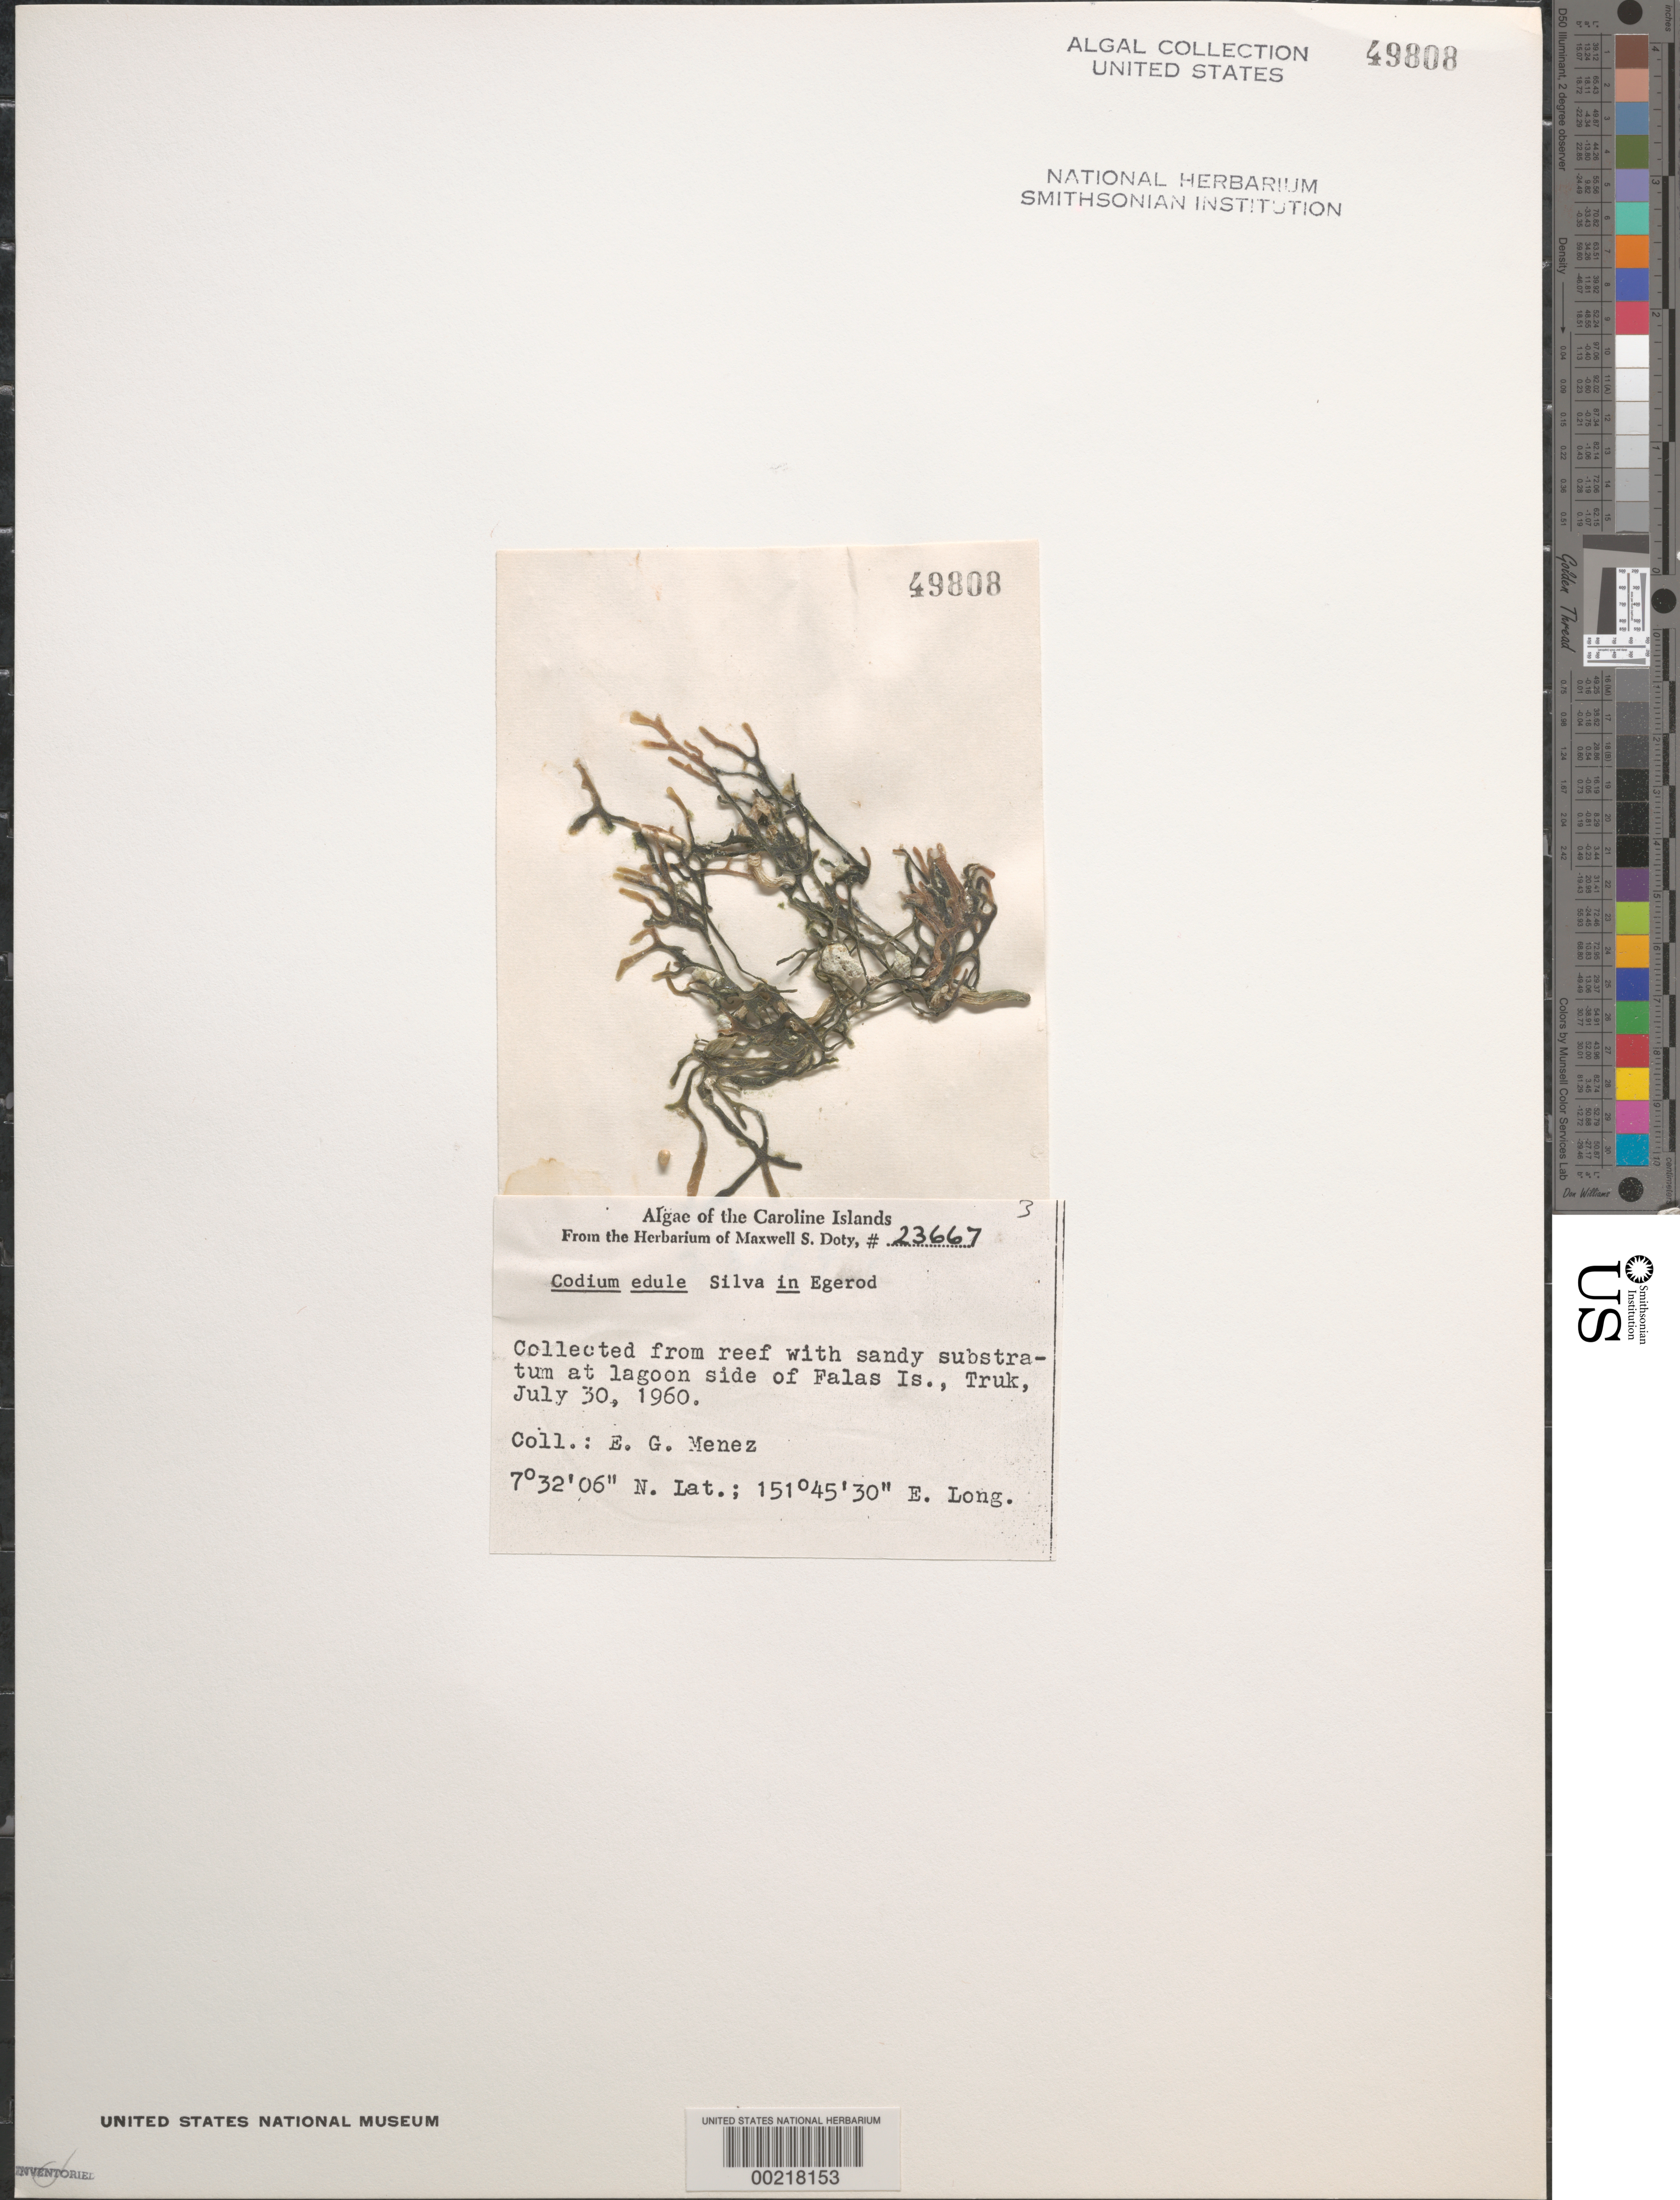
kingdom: Plantae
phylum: Chlorophyta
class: Ulvophyceae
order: Bryopsidales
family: Codiaceae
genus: Codium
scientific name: Codium edule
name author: P.C. Silva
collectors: Meñez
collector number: MSD 23667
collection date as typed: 30 Jul 1960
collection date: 1960-07-30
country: Micronesia, Federated States of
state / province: Truk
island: Falas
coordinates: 7 32' 06" N, 151 45' 30" E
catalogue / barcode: US 49808